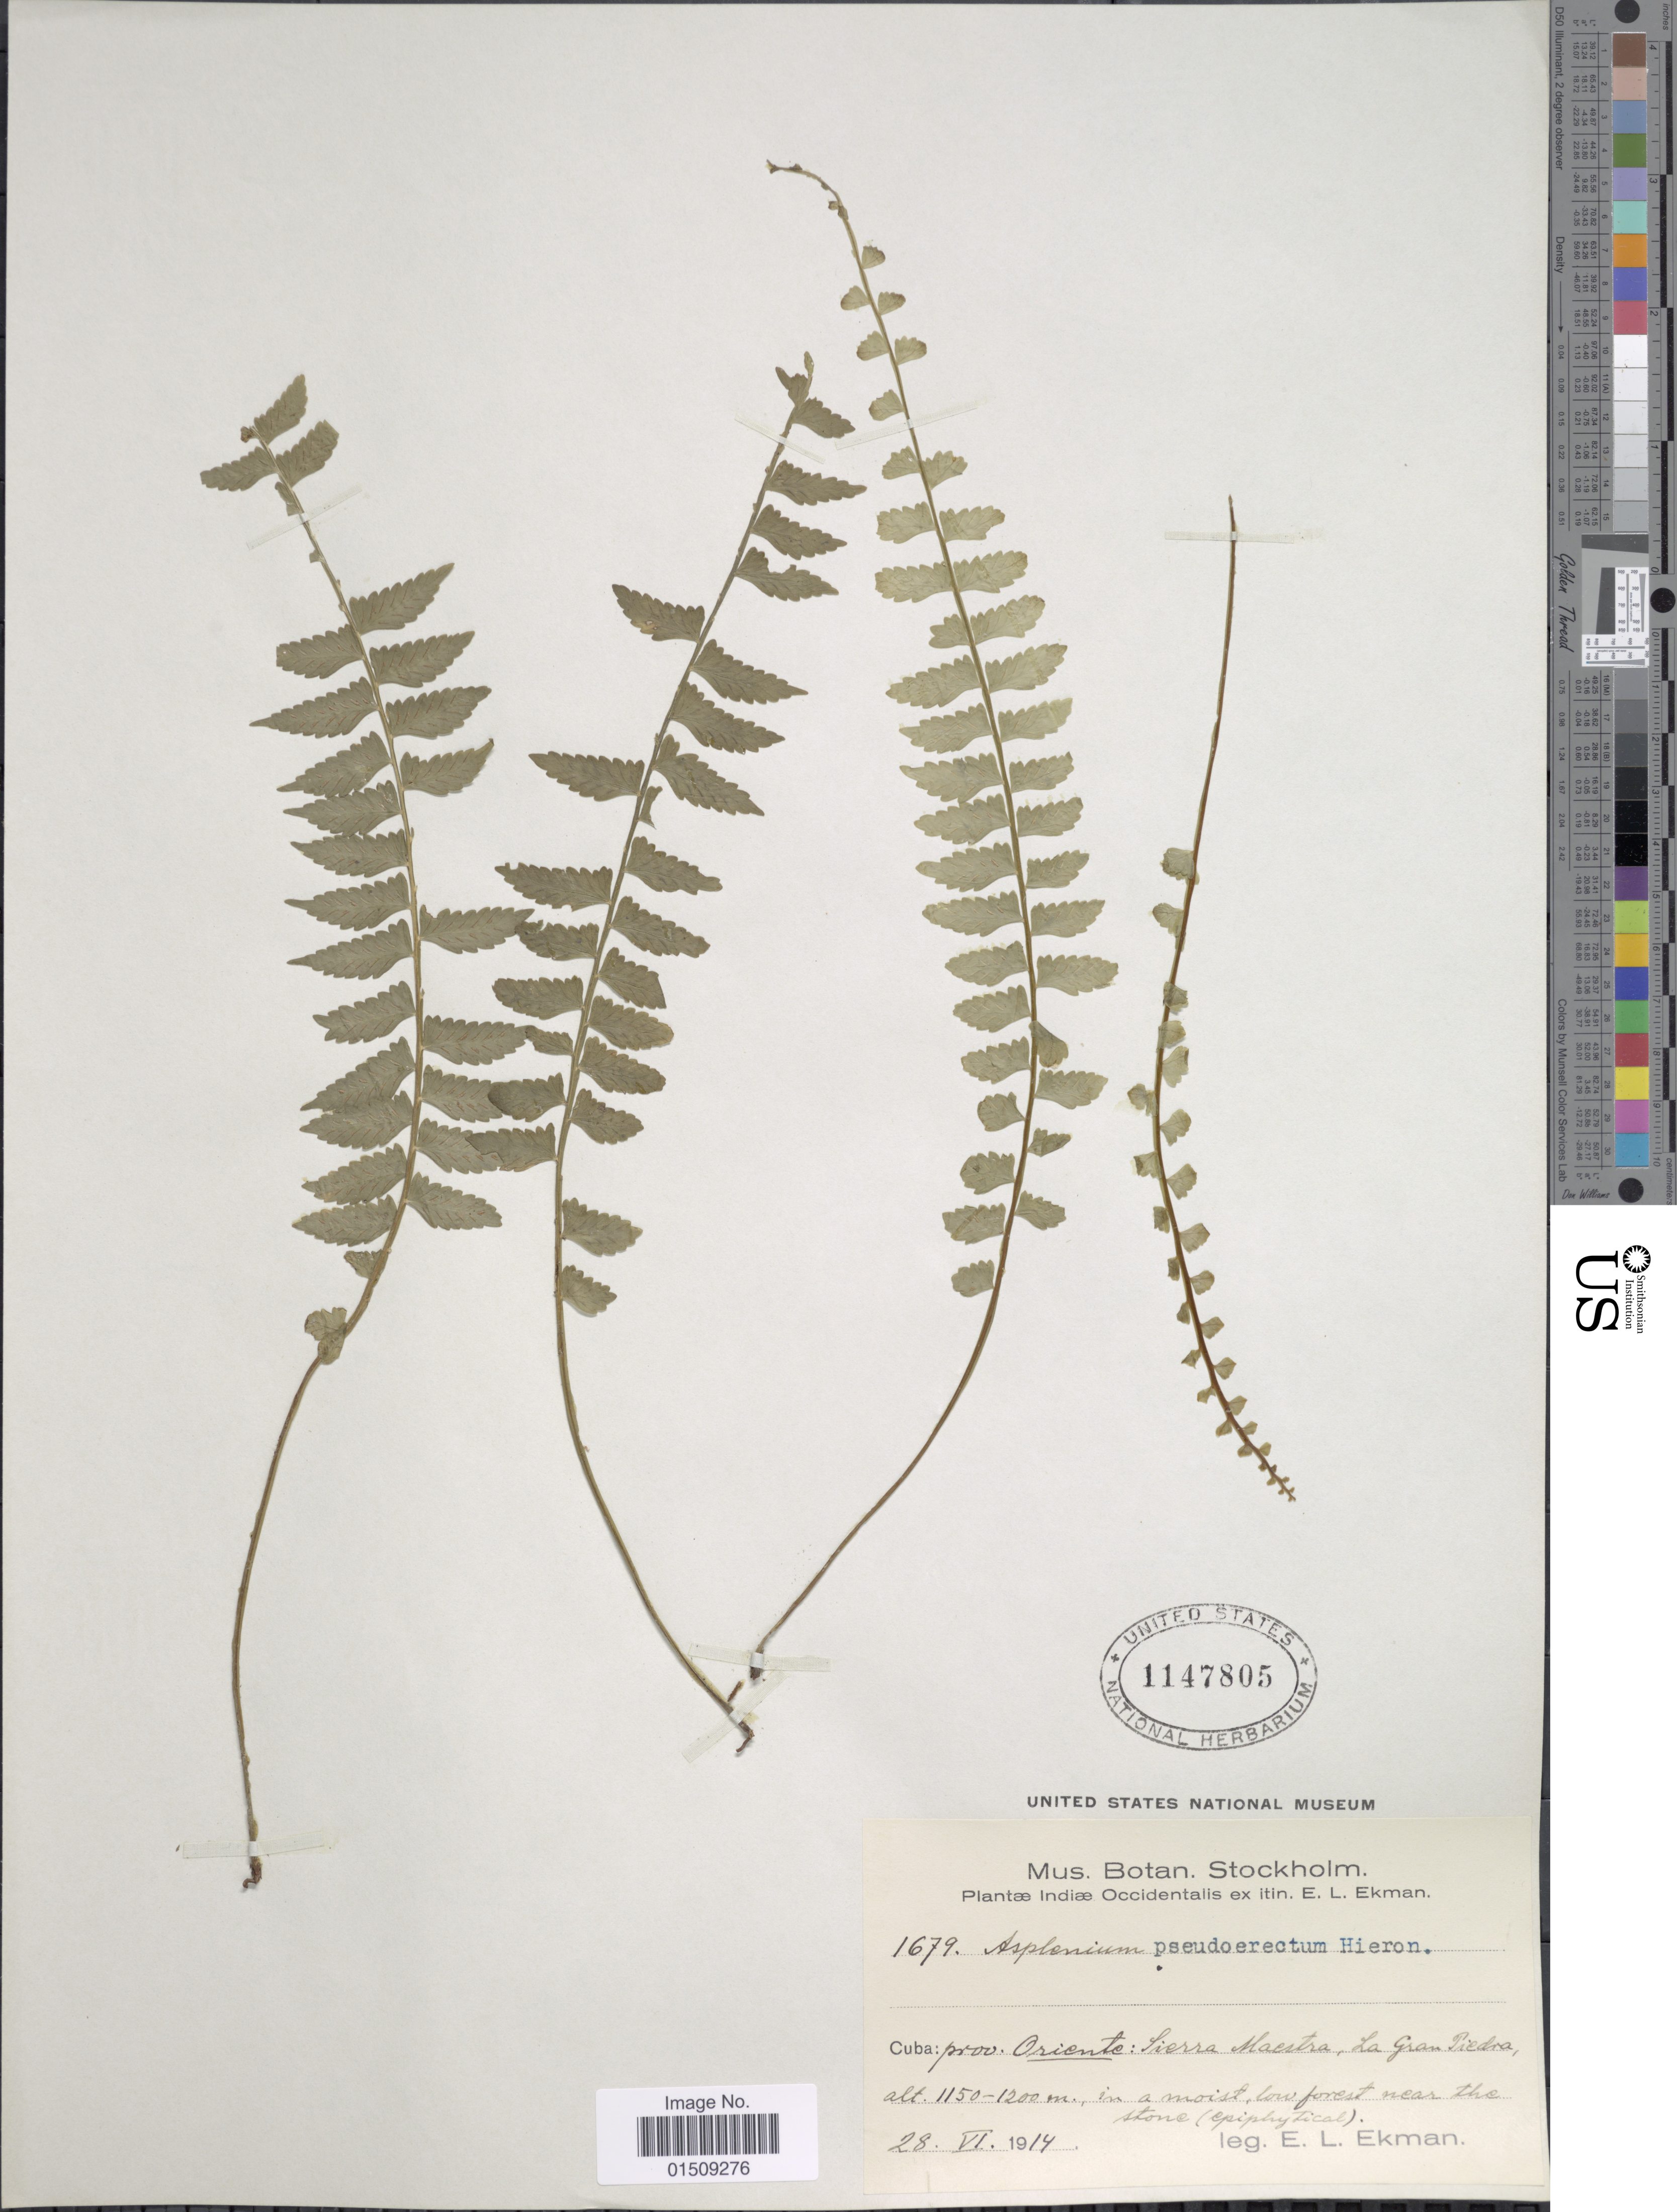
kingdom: Plantae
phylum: Tracheophyta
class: Polypodiopsida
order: Polypodiales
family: Aspleniaceae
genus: Asplenium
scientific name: Asplenium pteropus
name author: Kaulf.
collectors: E. L. Ekman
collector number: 1679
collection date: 1914-06-28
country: Cuba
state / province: Oriente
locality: Sierra Maestra, La Gran Piedra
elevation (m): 1150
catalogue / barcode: US 1147805